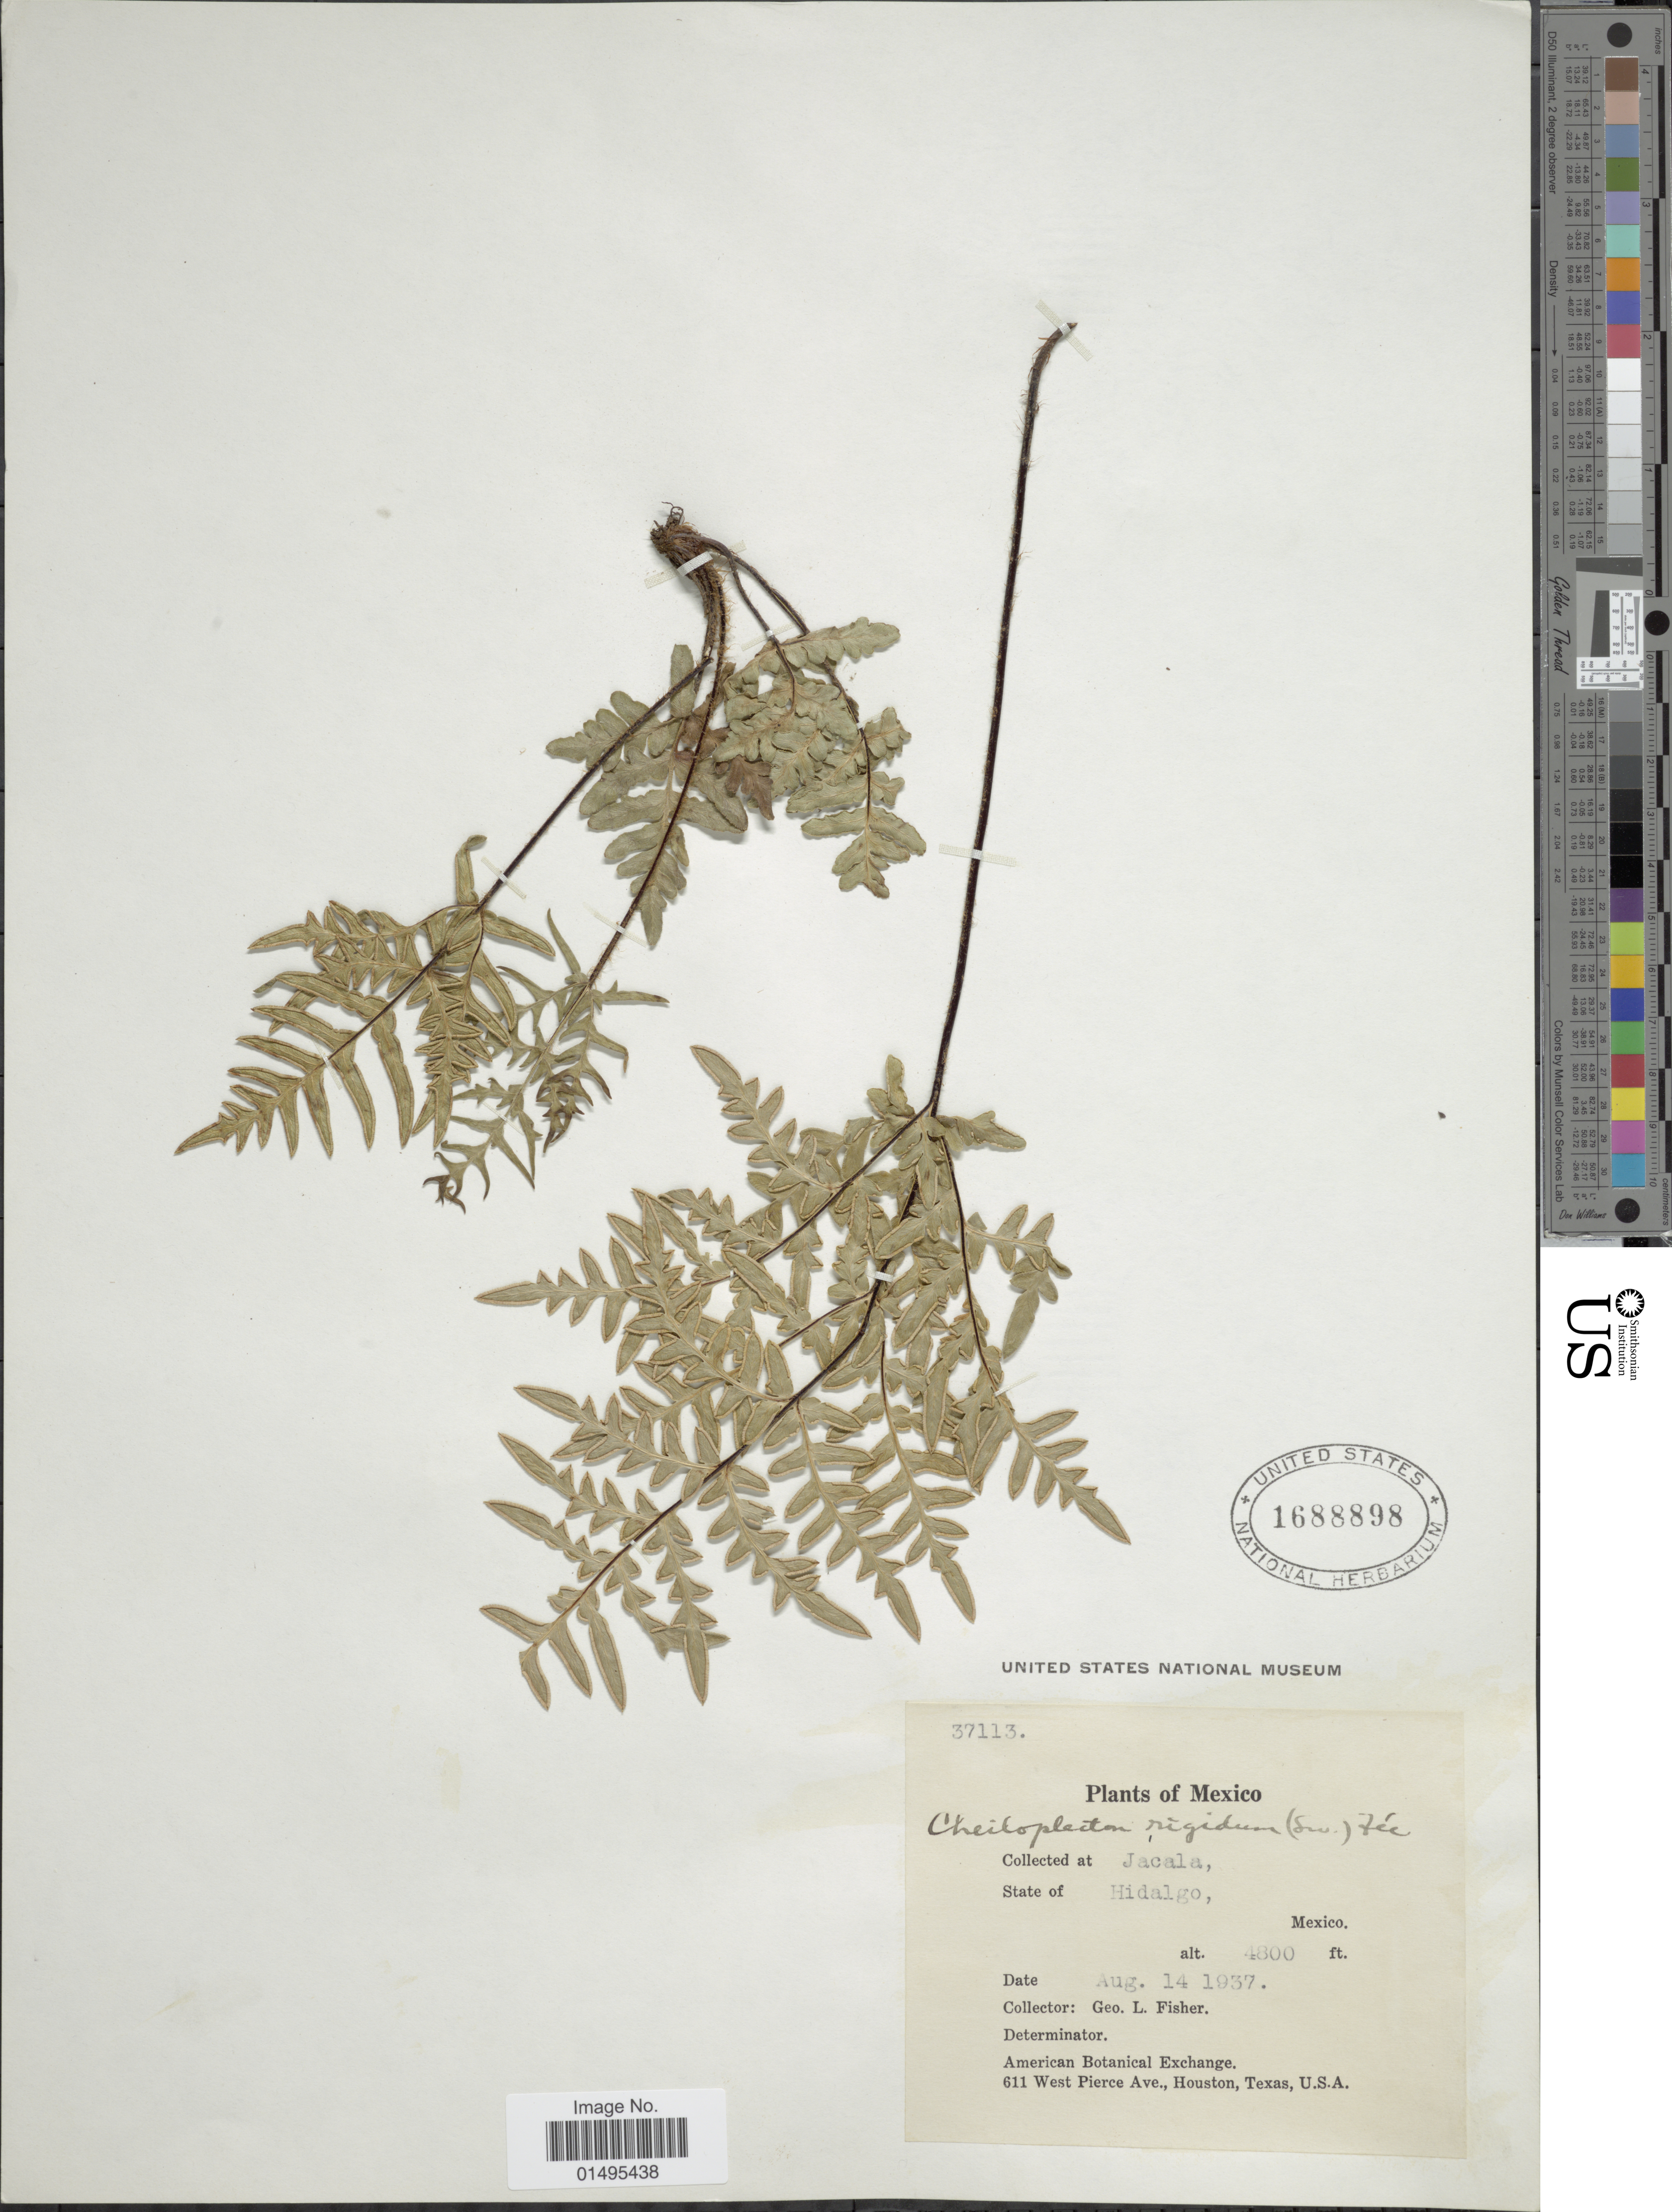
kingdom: Plantae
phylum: Tracheophyta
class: Polypodiopsida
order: Polypodiales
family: Pteridaceae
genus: Cheiloplecton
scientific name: Cheiloplecton rigidum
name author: (Sw.) Fée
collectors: G. L. Fisher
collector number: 37113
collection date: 1937-08-14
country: Mexico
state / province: Hidalgo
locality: Jacala, Hidalgo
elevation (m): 1463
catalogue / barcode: US 1688898